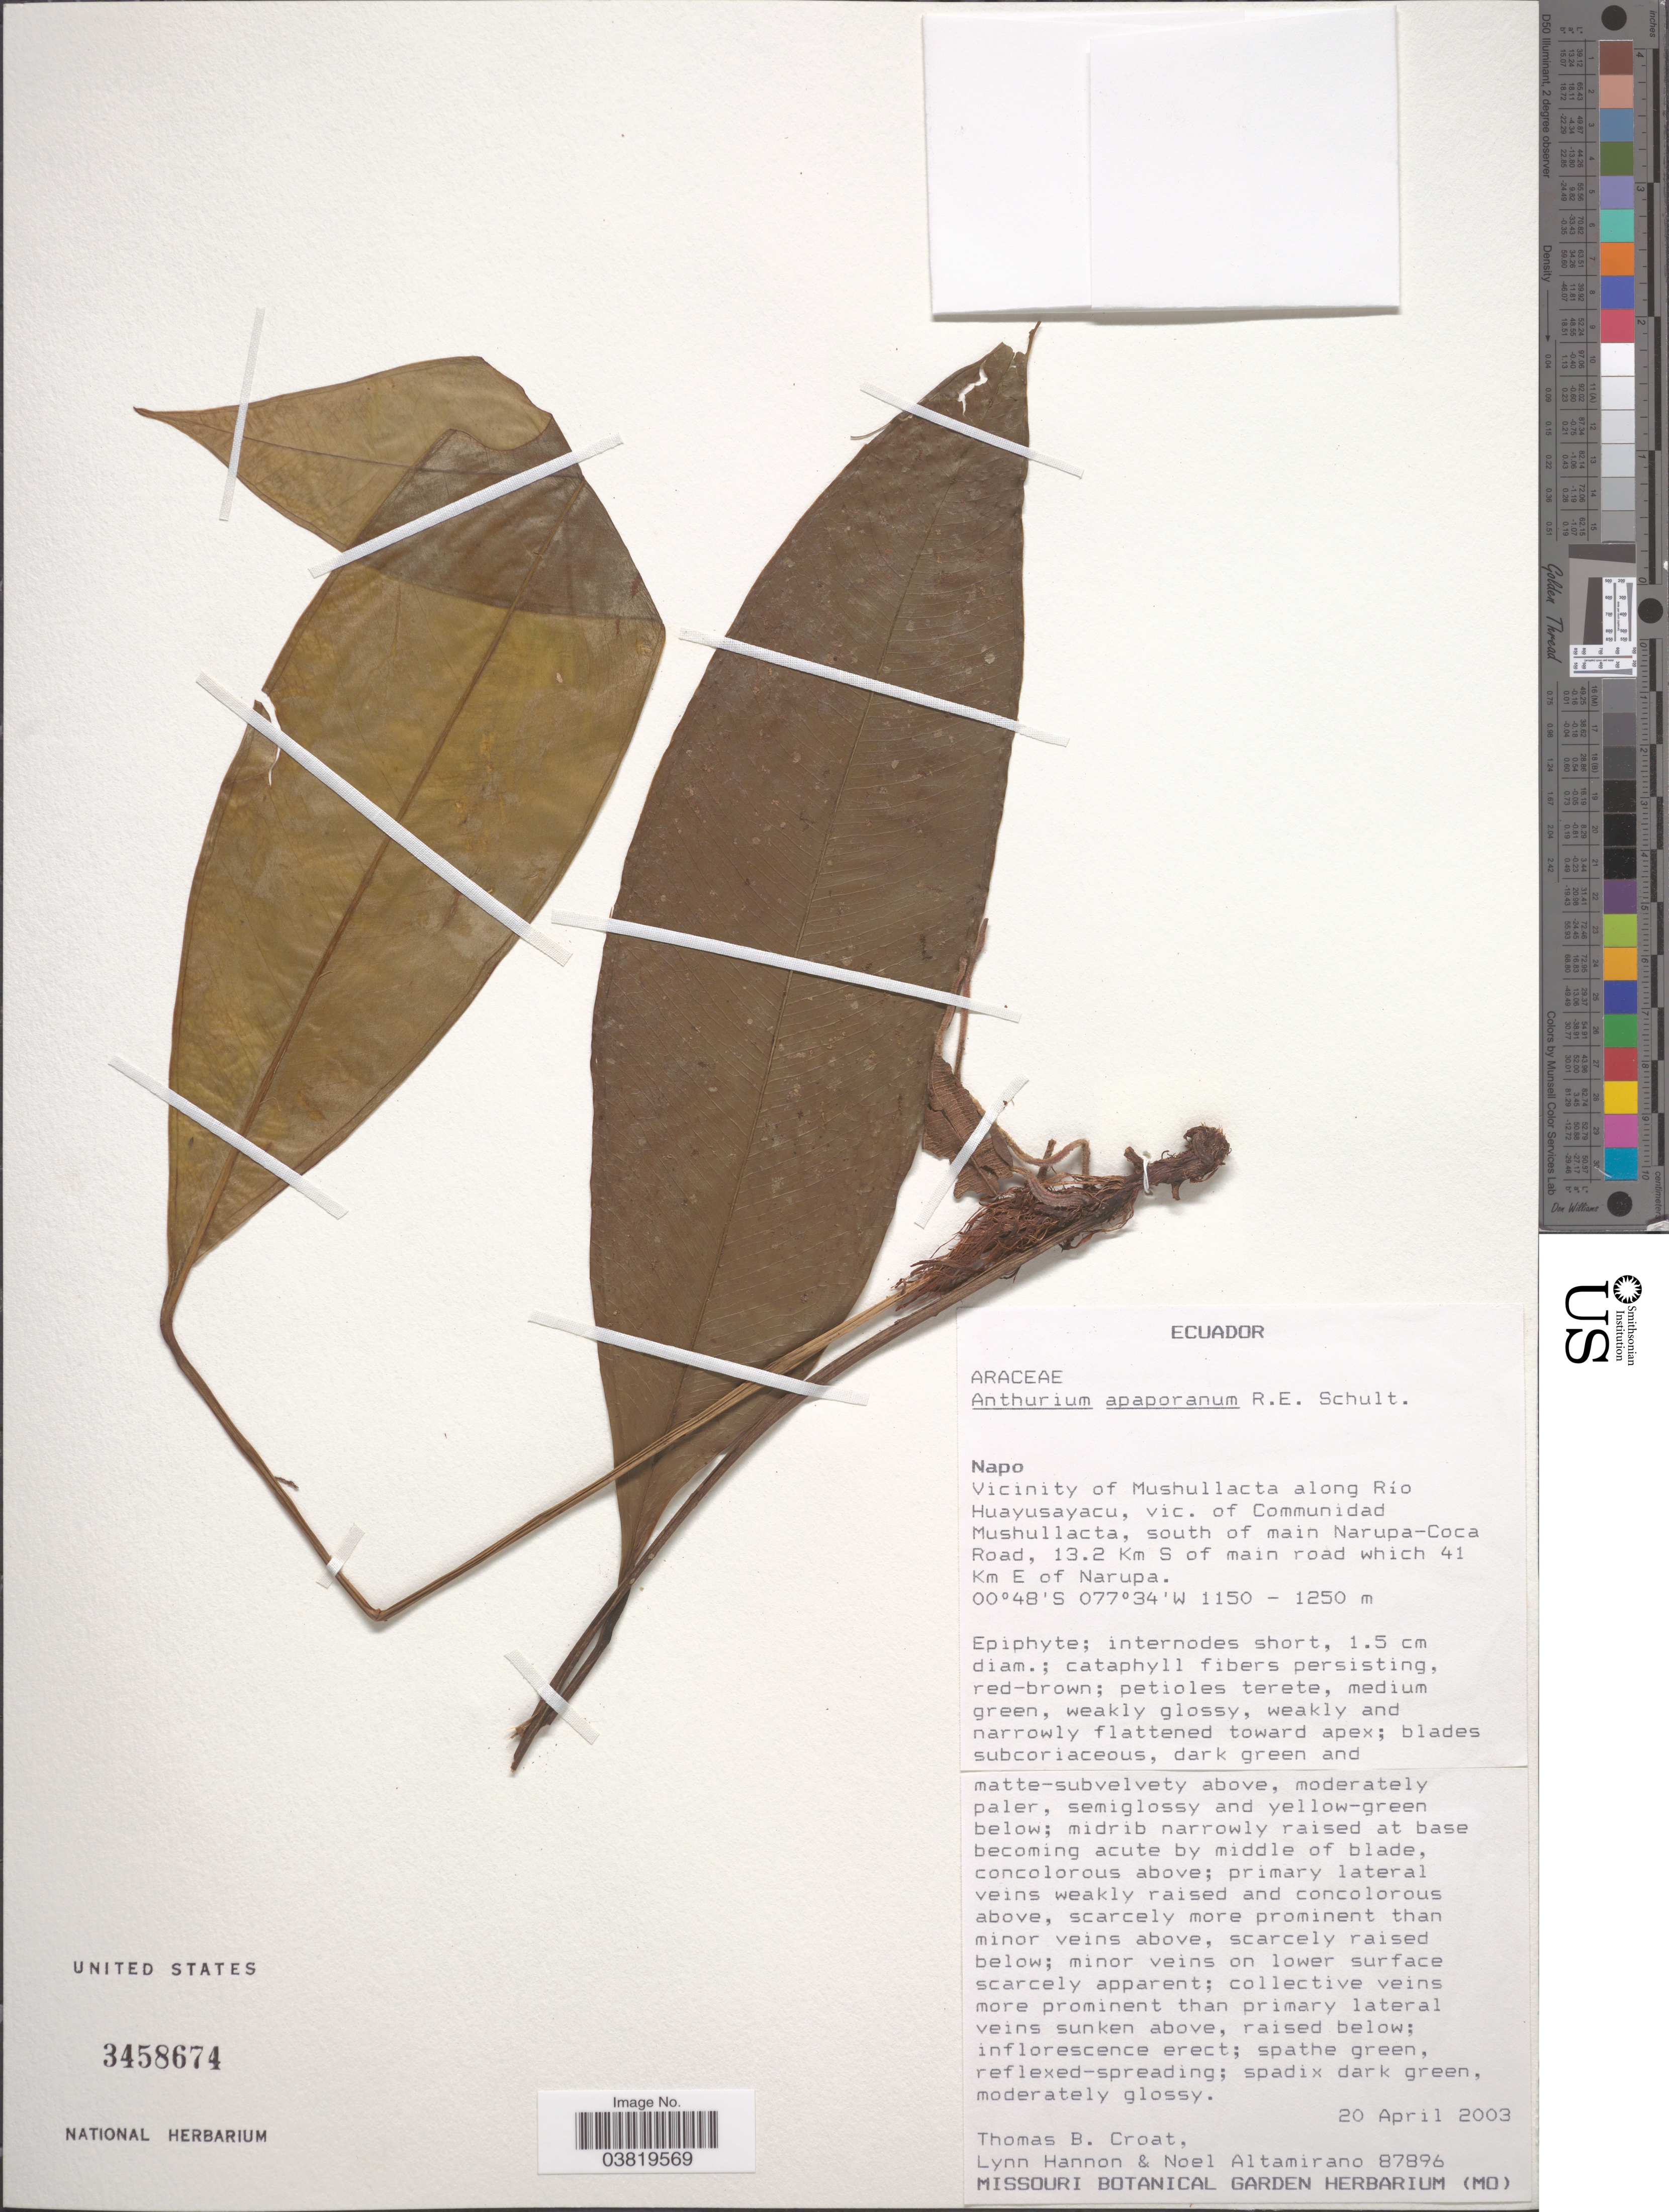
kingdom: Plantae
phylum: Tracheophyta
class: Liliopsida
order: Alismatales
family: Araceae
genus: Anthurium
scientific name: Anthurium apaporanum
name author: R.E. Schult.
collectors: T. B. Croat, L. Hannon & N. Altamirano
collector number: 87896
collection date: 2003-04-20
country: Ecuador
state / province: Napo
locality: Vicinity of Mushullacta along Río Huayusayacu, vic. of Communidad Mushullacta, south of main Narupa-Coca Road, 13.2 Km S of main road which 41 Km E of Narupa.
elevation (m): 1150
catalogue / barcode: US 3458674